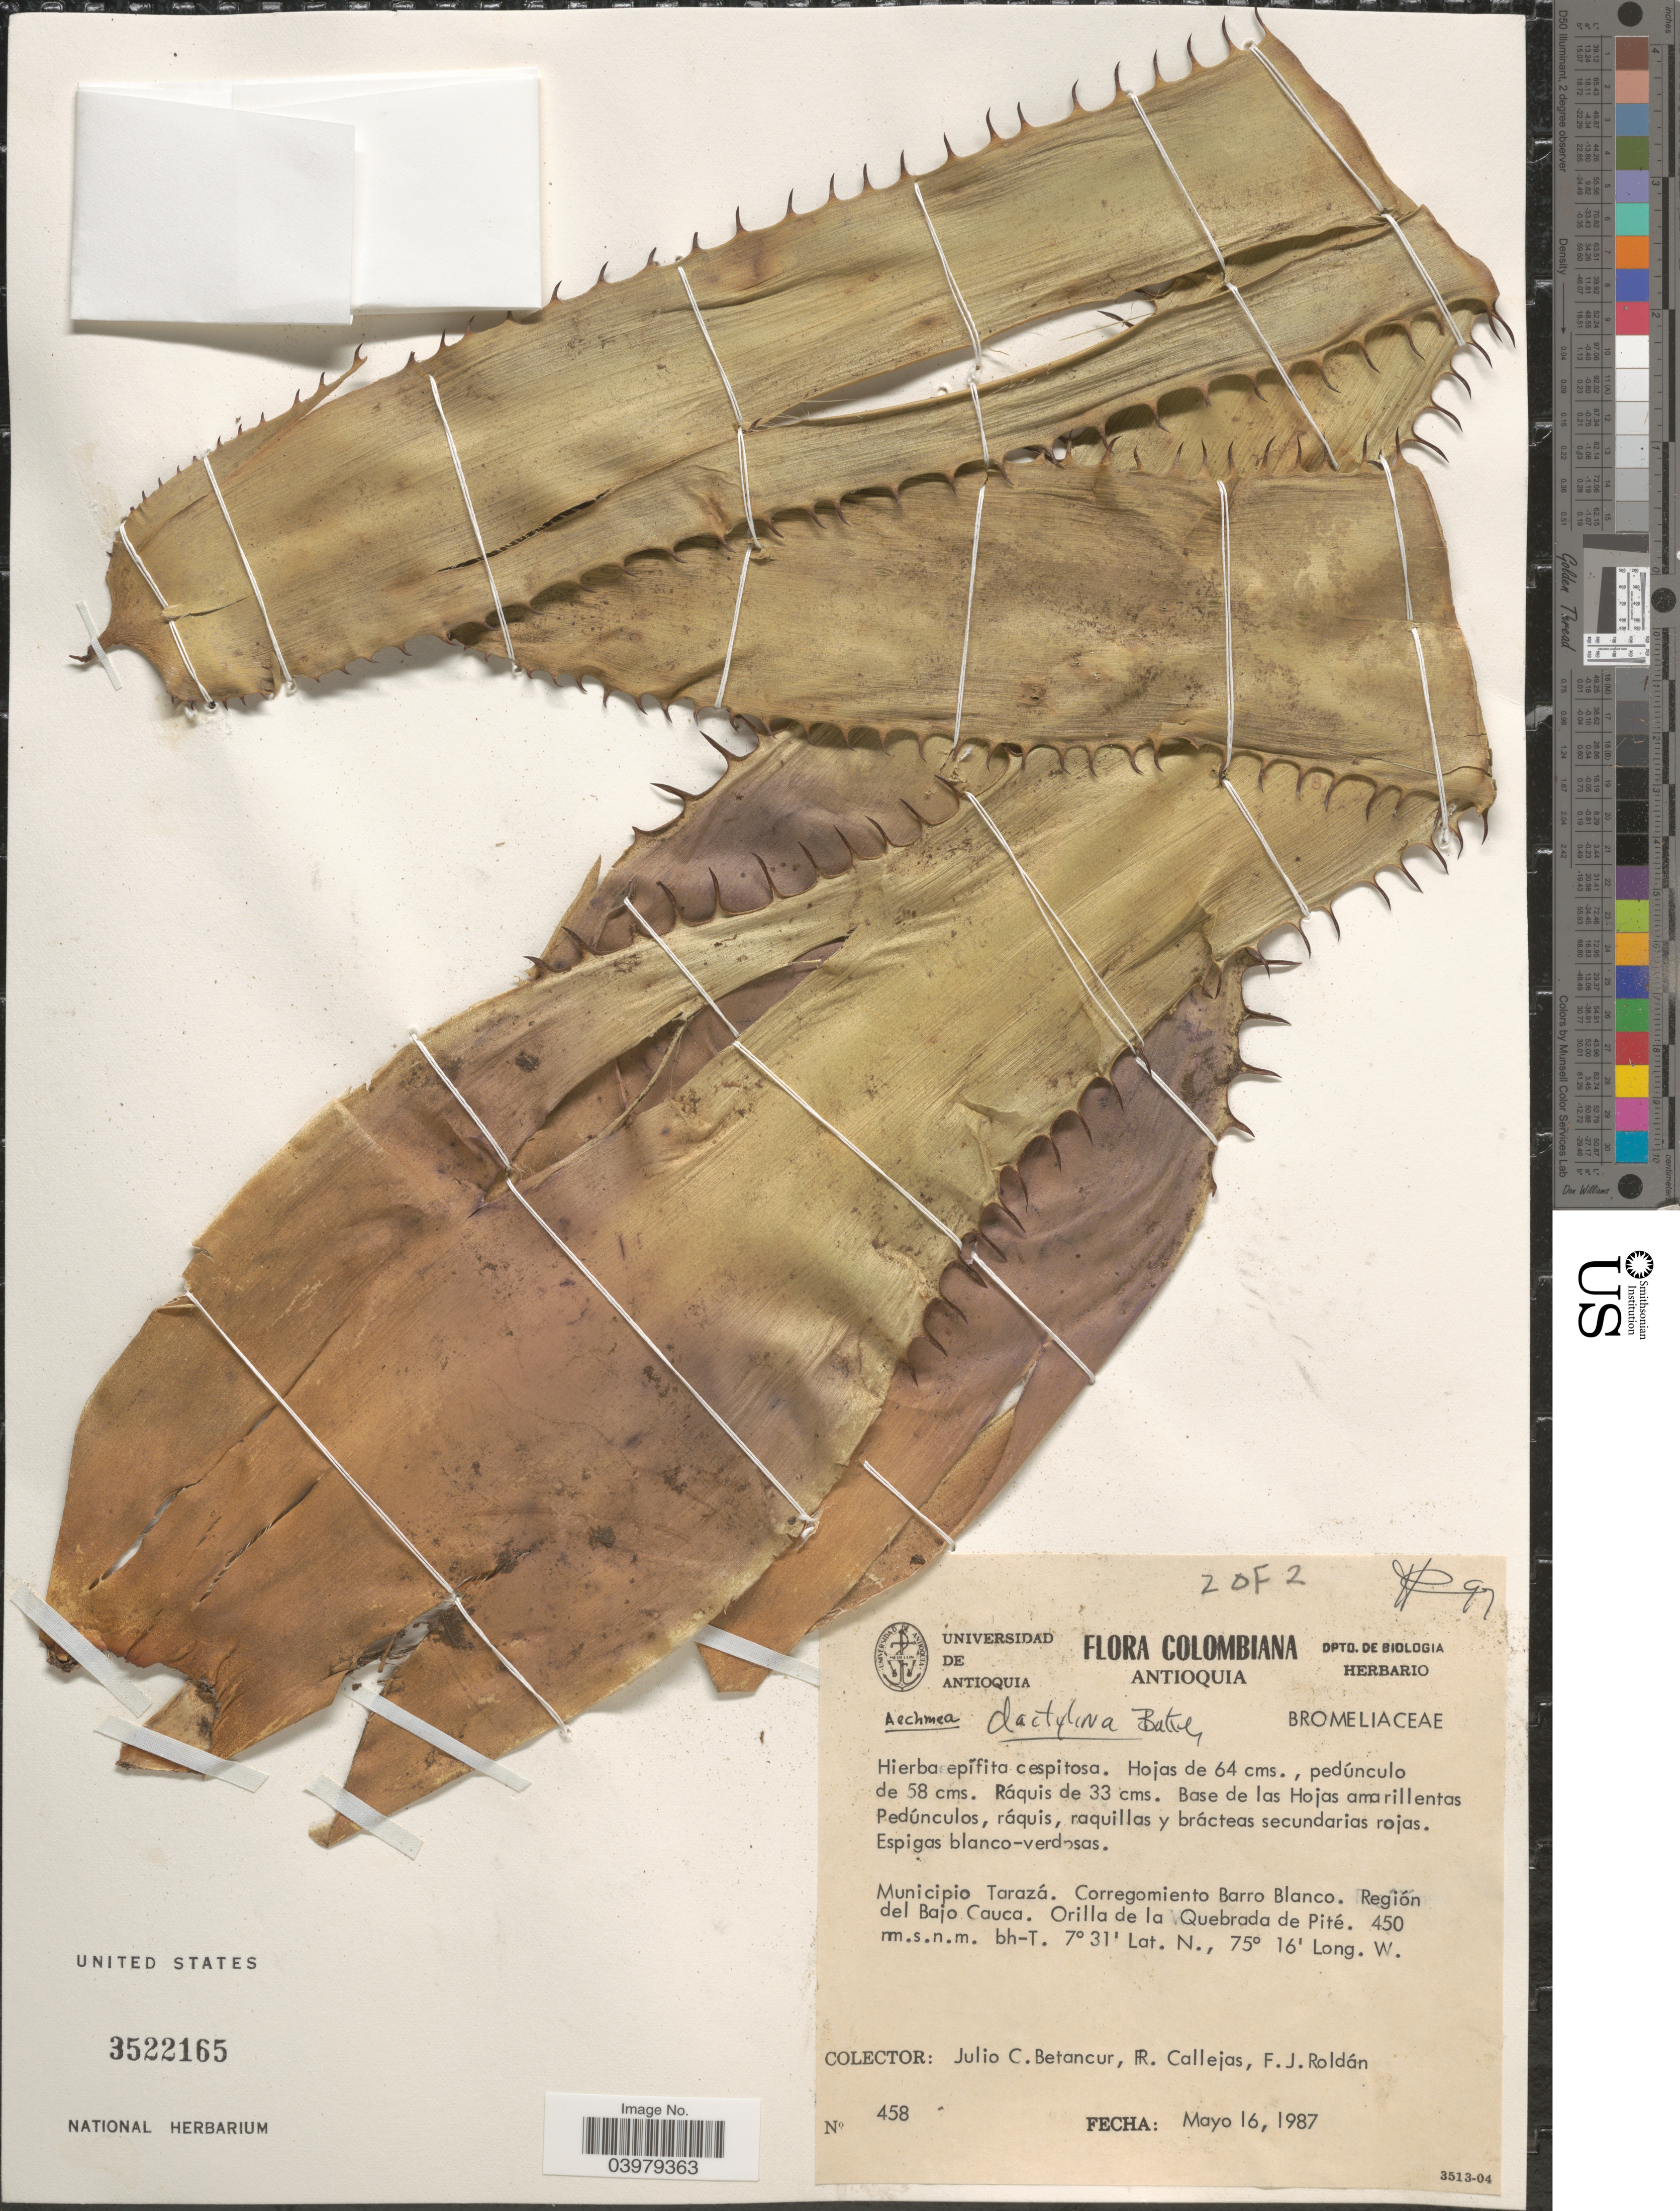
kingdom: Plantae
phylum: Tracheophyta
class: Liliopsida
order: Poales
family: Bromeliaceae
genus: Aechmea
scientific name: Aechmea dactylina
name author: Baker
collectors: J. C. Betancur, R. Callejas & F. J. Roldán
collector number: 458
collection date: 1987-05-16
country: Colombia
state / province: Antioquia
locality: Municipio Tarazá. Corregomiento Barro Blanco. Región del Bajo Cauca. Orilla de la Quebrada de Pité.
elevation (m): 450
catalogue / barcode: US 3522165